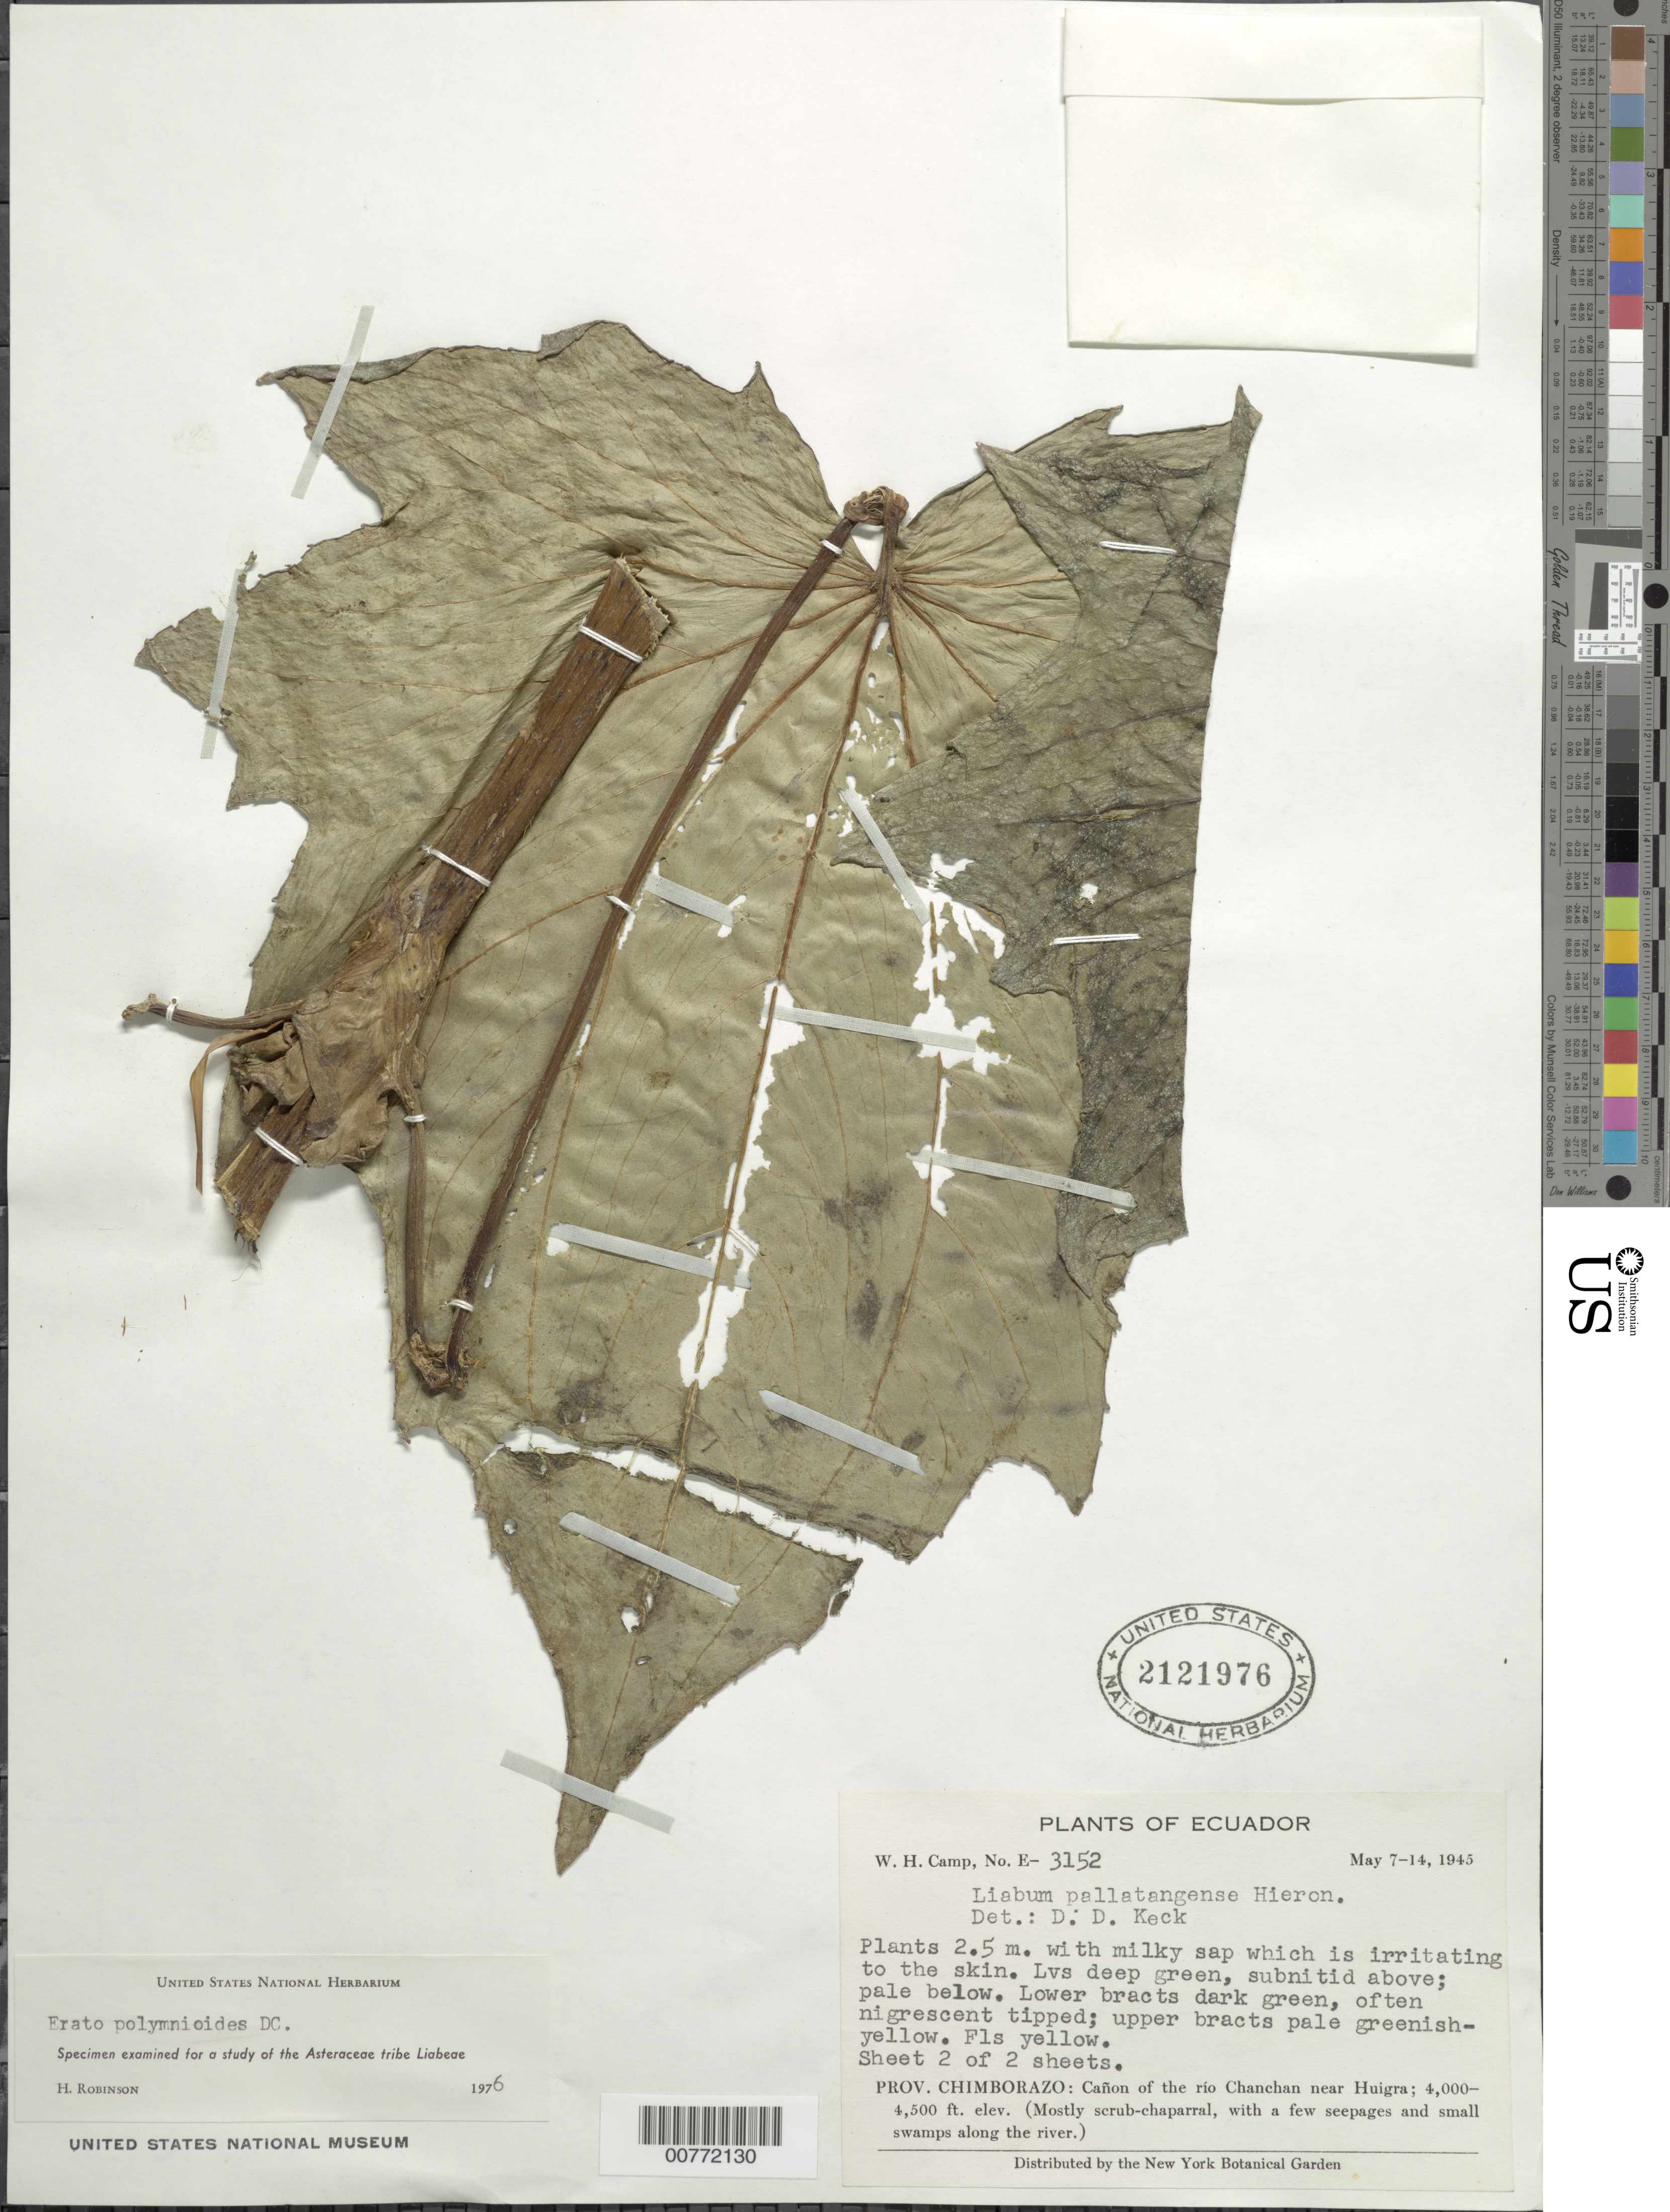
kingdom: Plantae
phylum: Tracheophyta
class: Magnoliopsida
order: Asterales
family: Asteraceae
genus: Erato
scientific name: Erato polymnioides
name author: DC.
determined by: Robinson, Harold E., (US)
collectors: W. H. Camp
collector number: E 3152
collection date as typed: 7 May 1945 to 14 May 1945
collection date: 1945-05-07/1945-05-14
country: Ecuador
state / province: Chimborazo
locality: Río Chanchan Canyon, near Huigra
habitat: Mostly shrub-chaparral, with a few seepages and small swamps along the river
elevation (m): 1219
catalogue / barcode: US 2121976